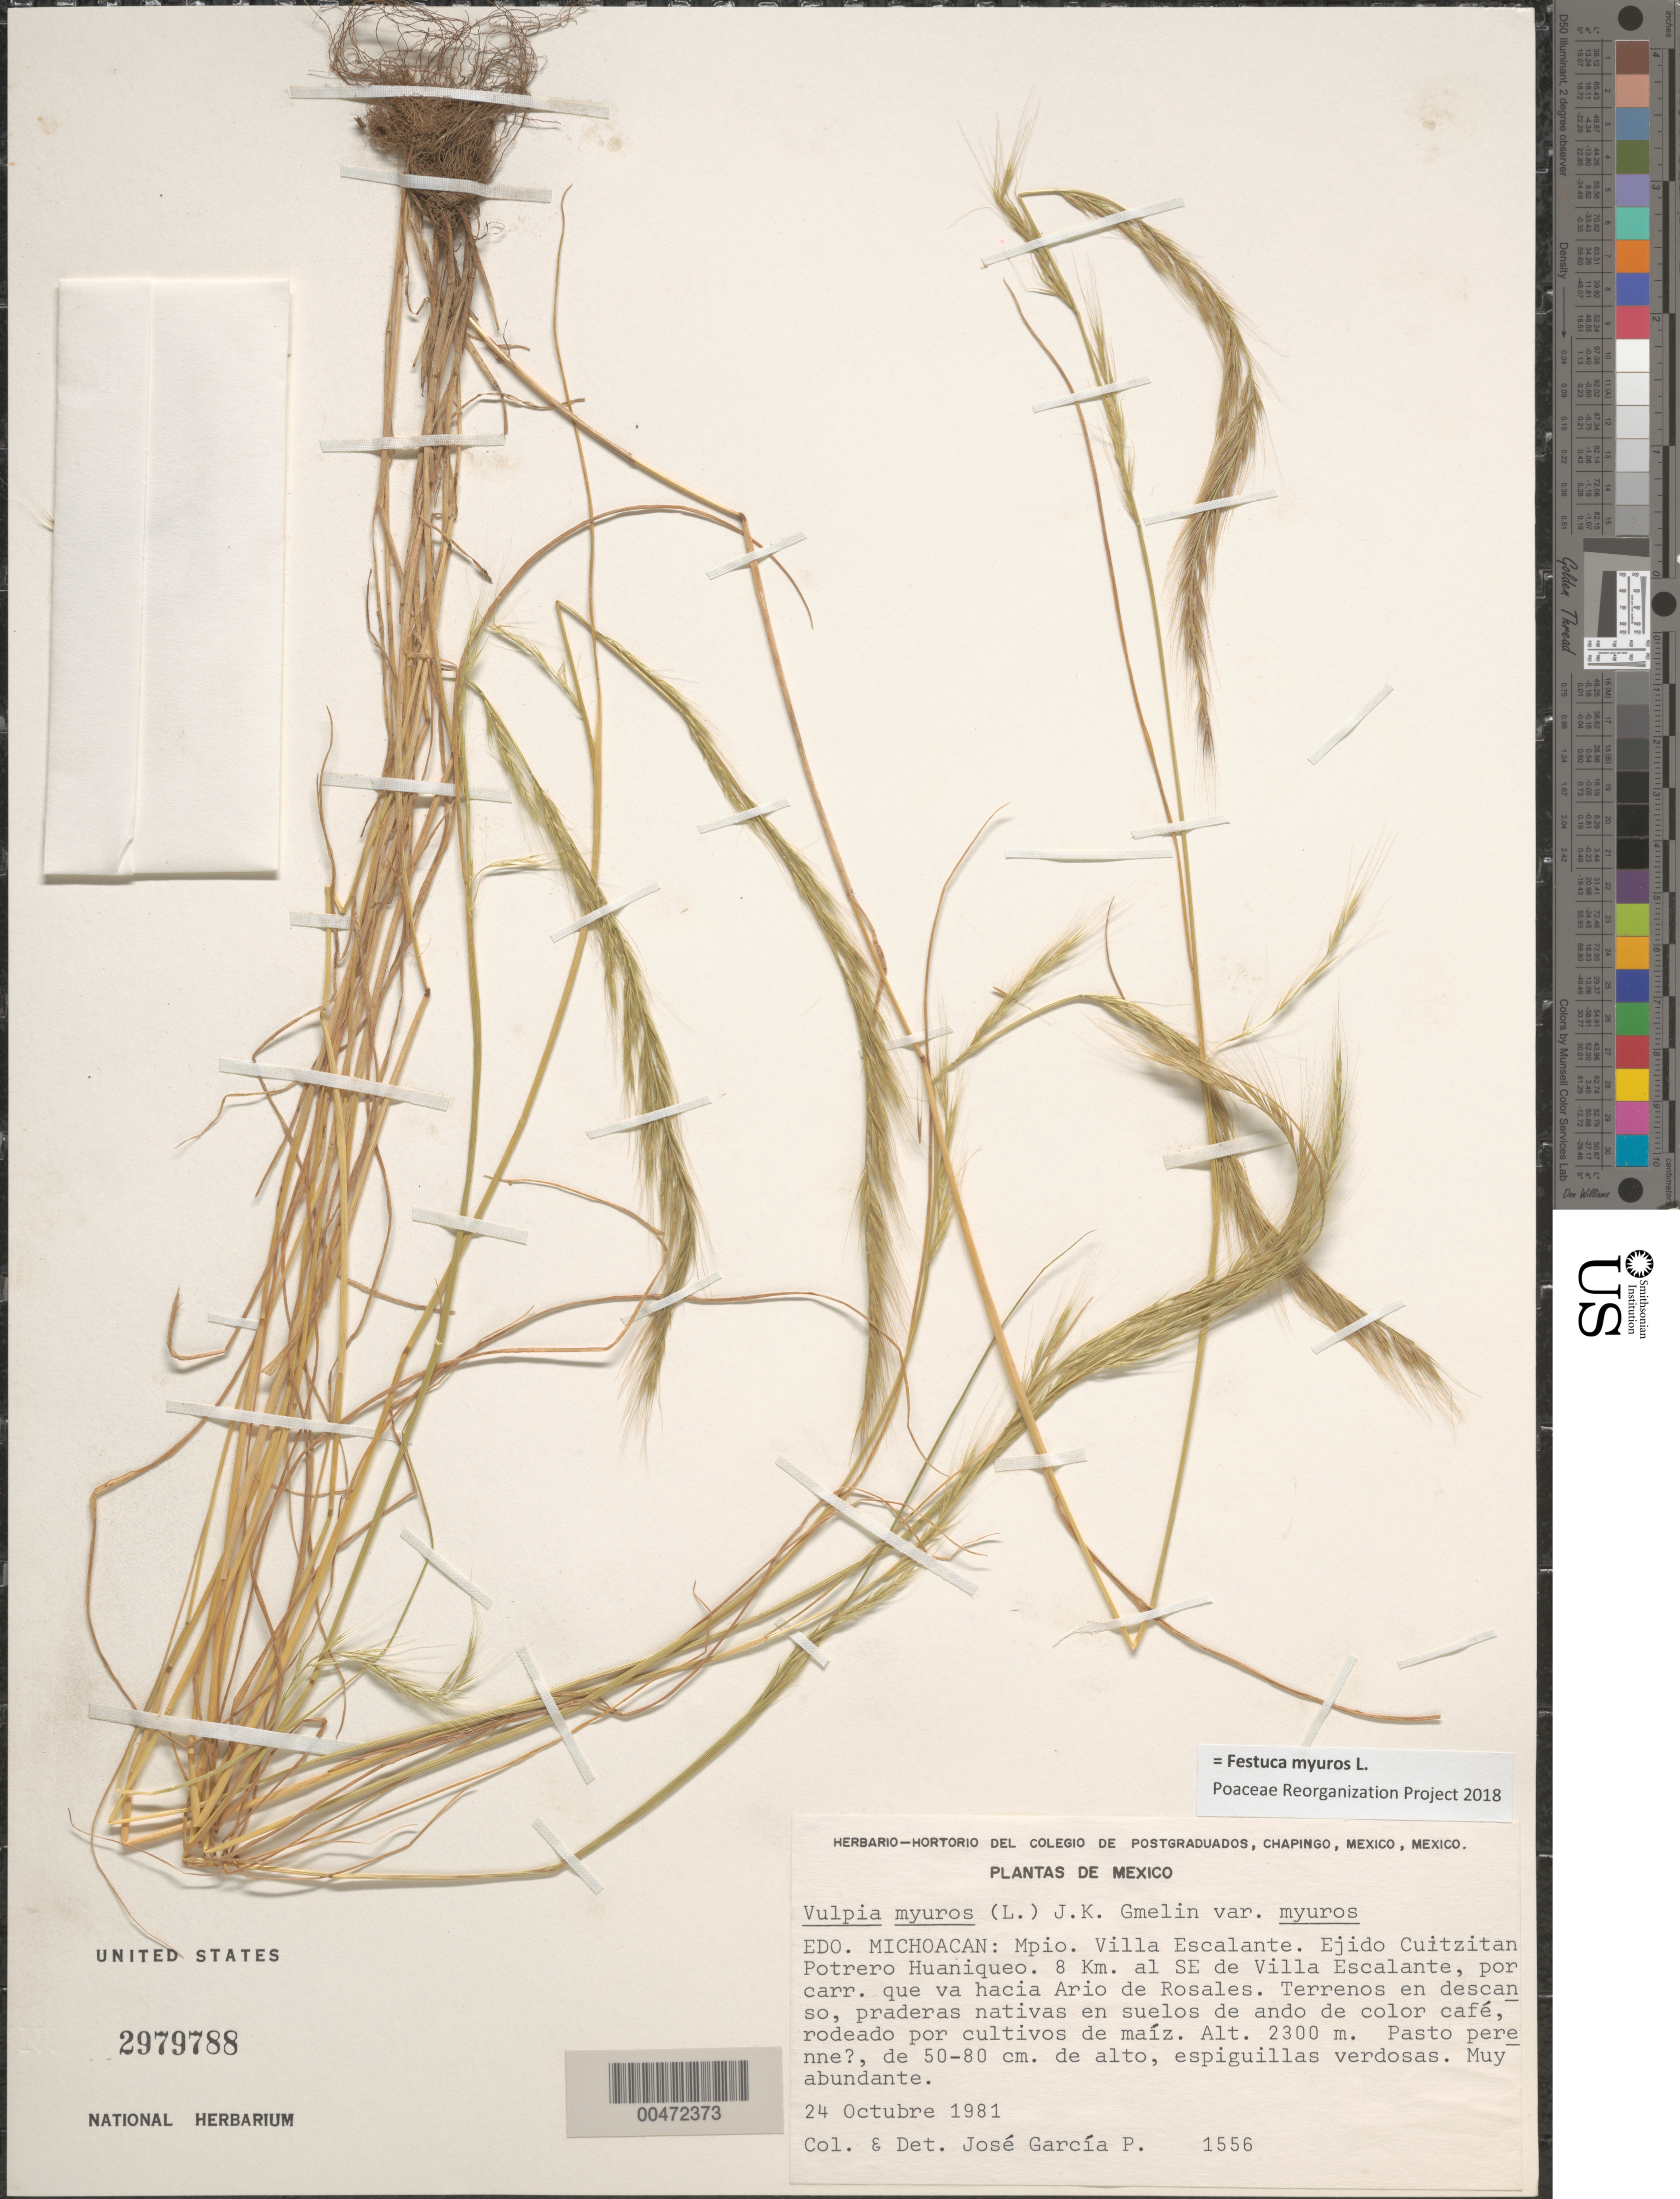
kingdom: Plantae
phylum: Tracheophyta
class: Liliopsida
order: Poales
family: Poaceae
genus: Festuca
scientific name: Festuca myuros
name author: L.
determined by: Poaceae Reorganization Project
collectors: J. García-P.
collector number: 1556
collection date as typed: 24 Oct 1981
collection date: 1981-10-24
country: Mexico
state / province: Michoacán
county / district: Villa Escalente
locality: Ejido Cuitzitan Potrero Huaniqueo, 8 km SE of Villa Escalente, by hwy that goes toward Ario de Rosales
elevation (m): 2300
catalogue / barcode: US 2979788